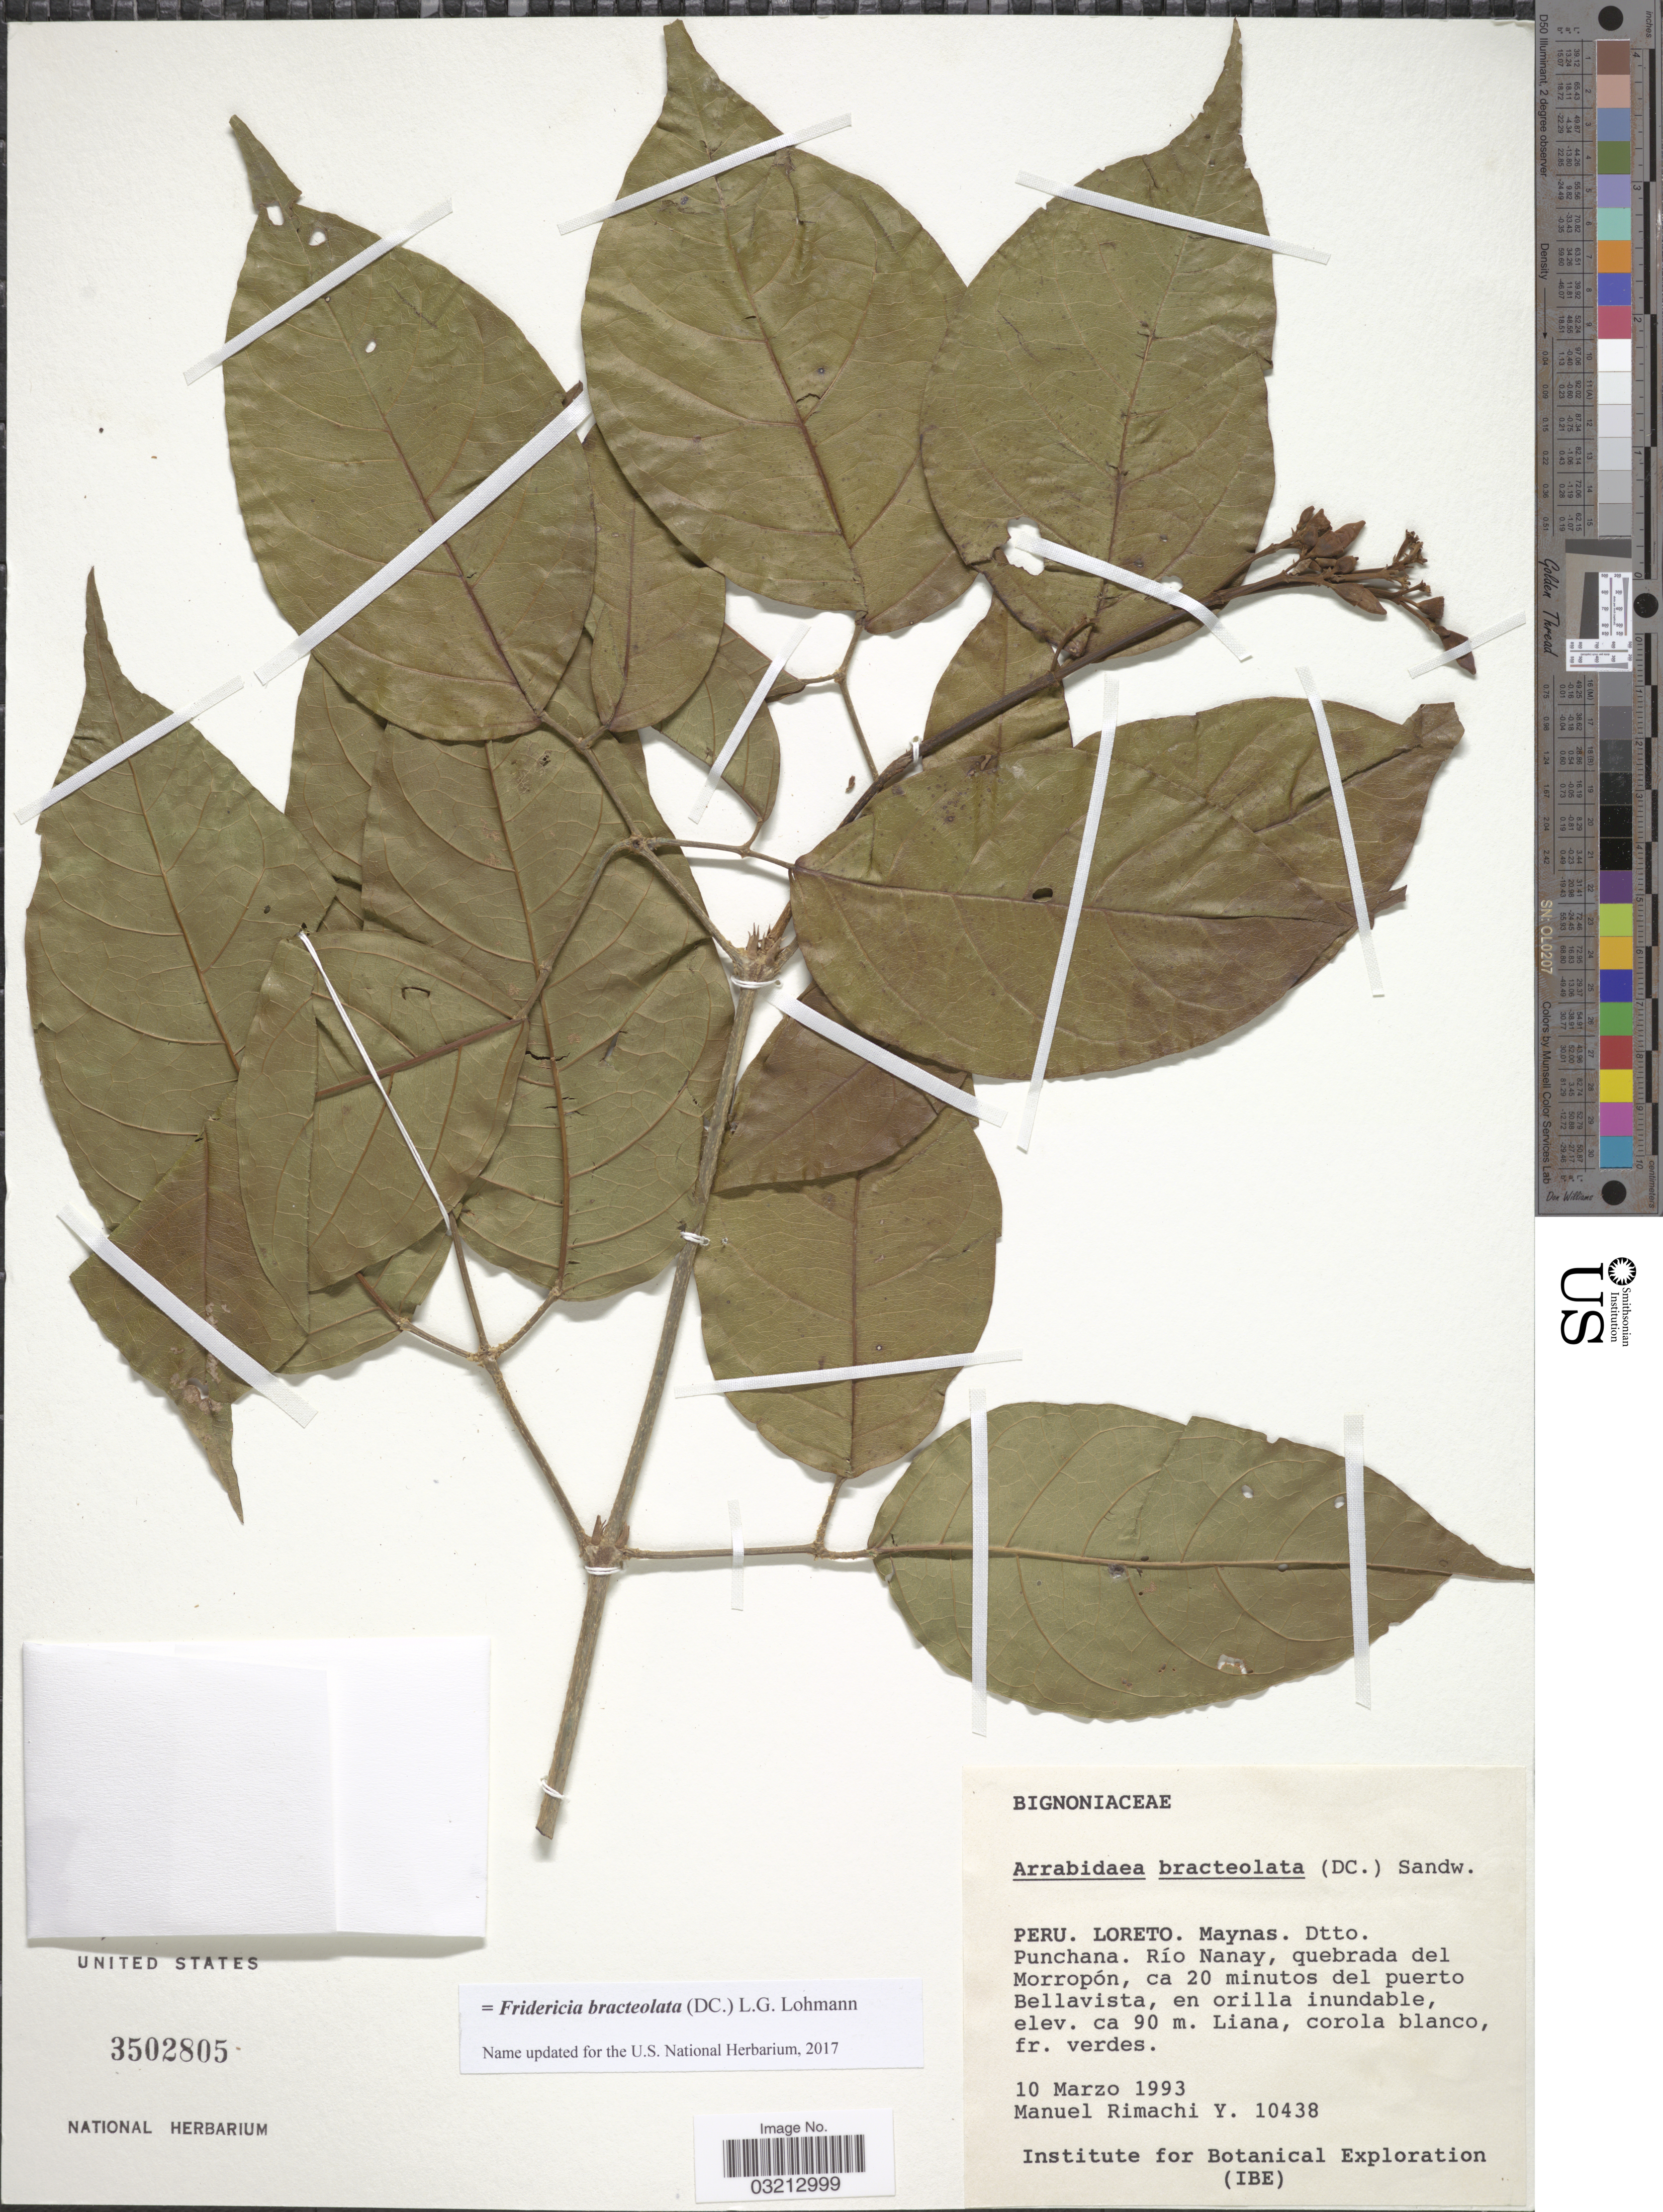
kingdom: Plantae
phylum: Tracheophyta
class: Magnoliopsida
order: Lamiales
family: Bignoniaceae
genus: Fridericia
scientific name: Fridericia bracteolata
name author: (DC.) L.G. Lohmann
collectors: M. Rimachi Y.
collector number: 10438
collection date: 1993-03-10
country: Peru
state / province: Loreto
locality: Maynas. Dtto. Punchana. Río Nanay, quebrada del Morropón, ca 20 minutos del puerto Bellavista.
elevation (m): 90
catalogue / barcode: US 3502805